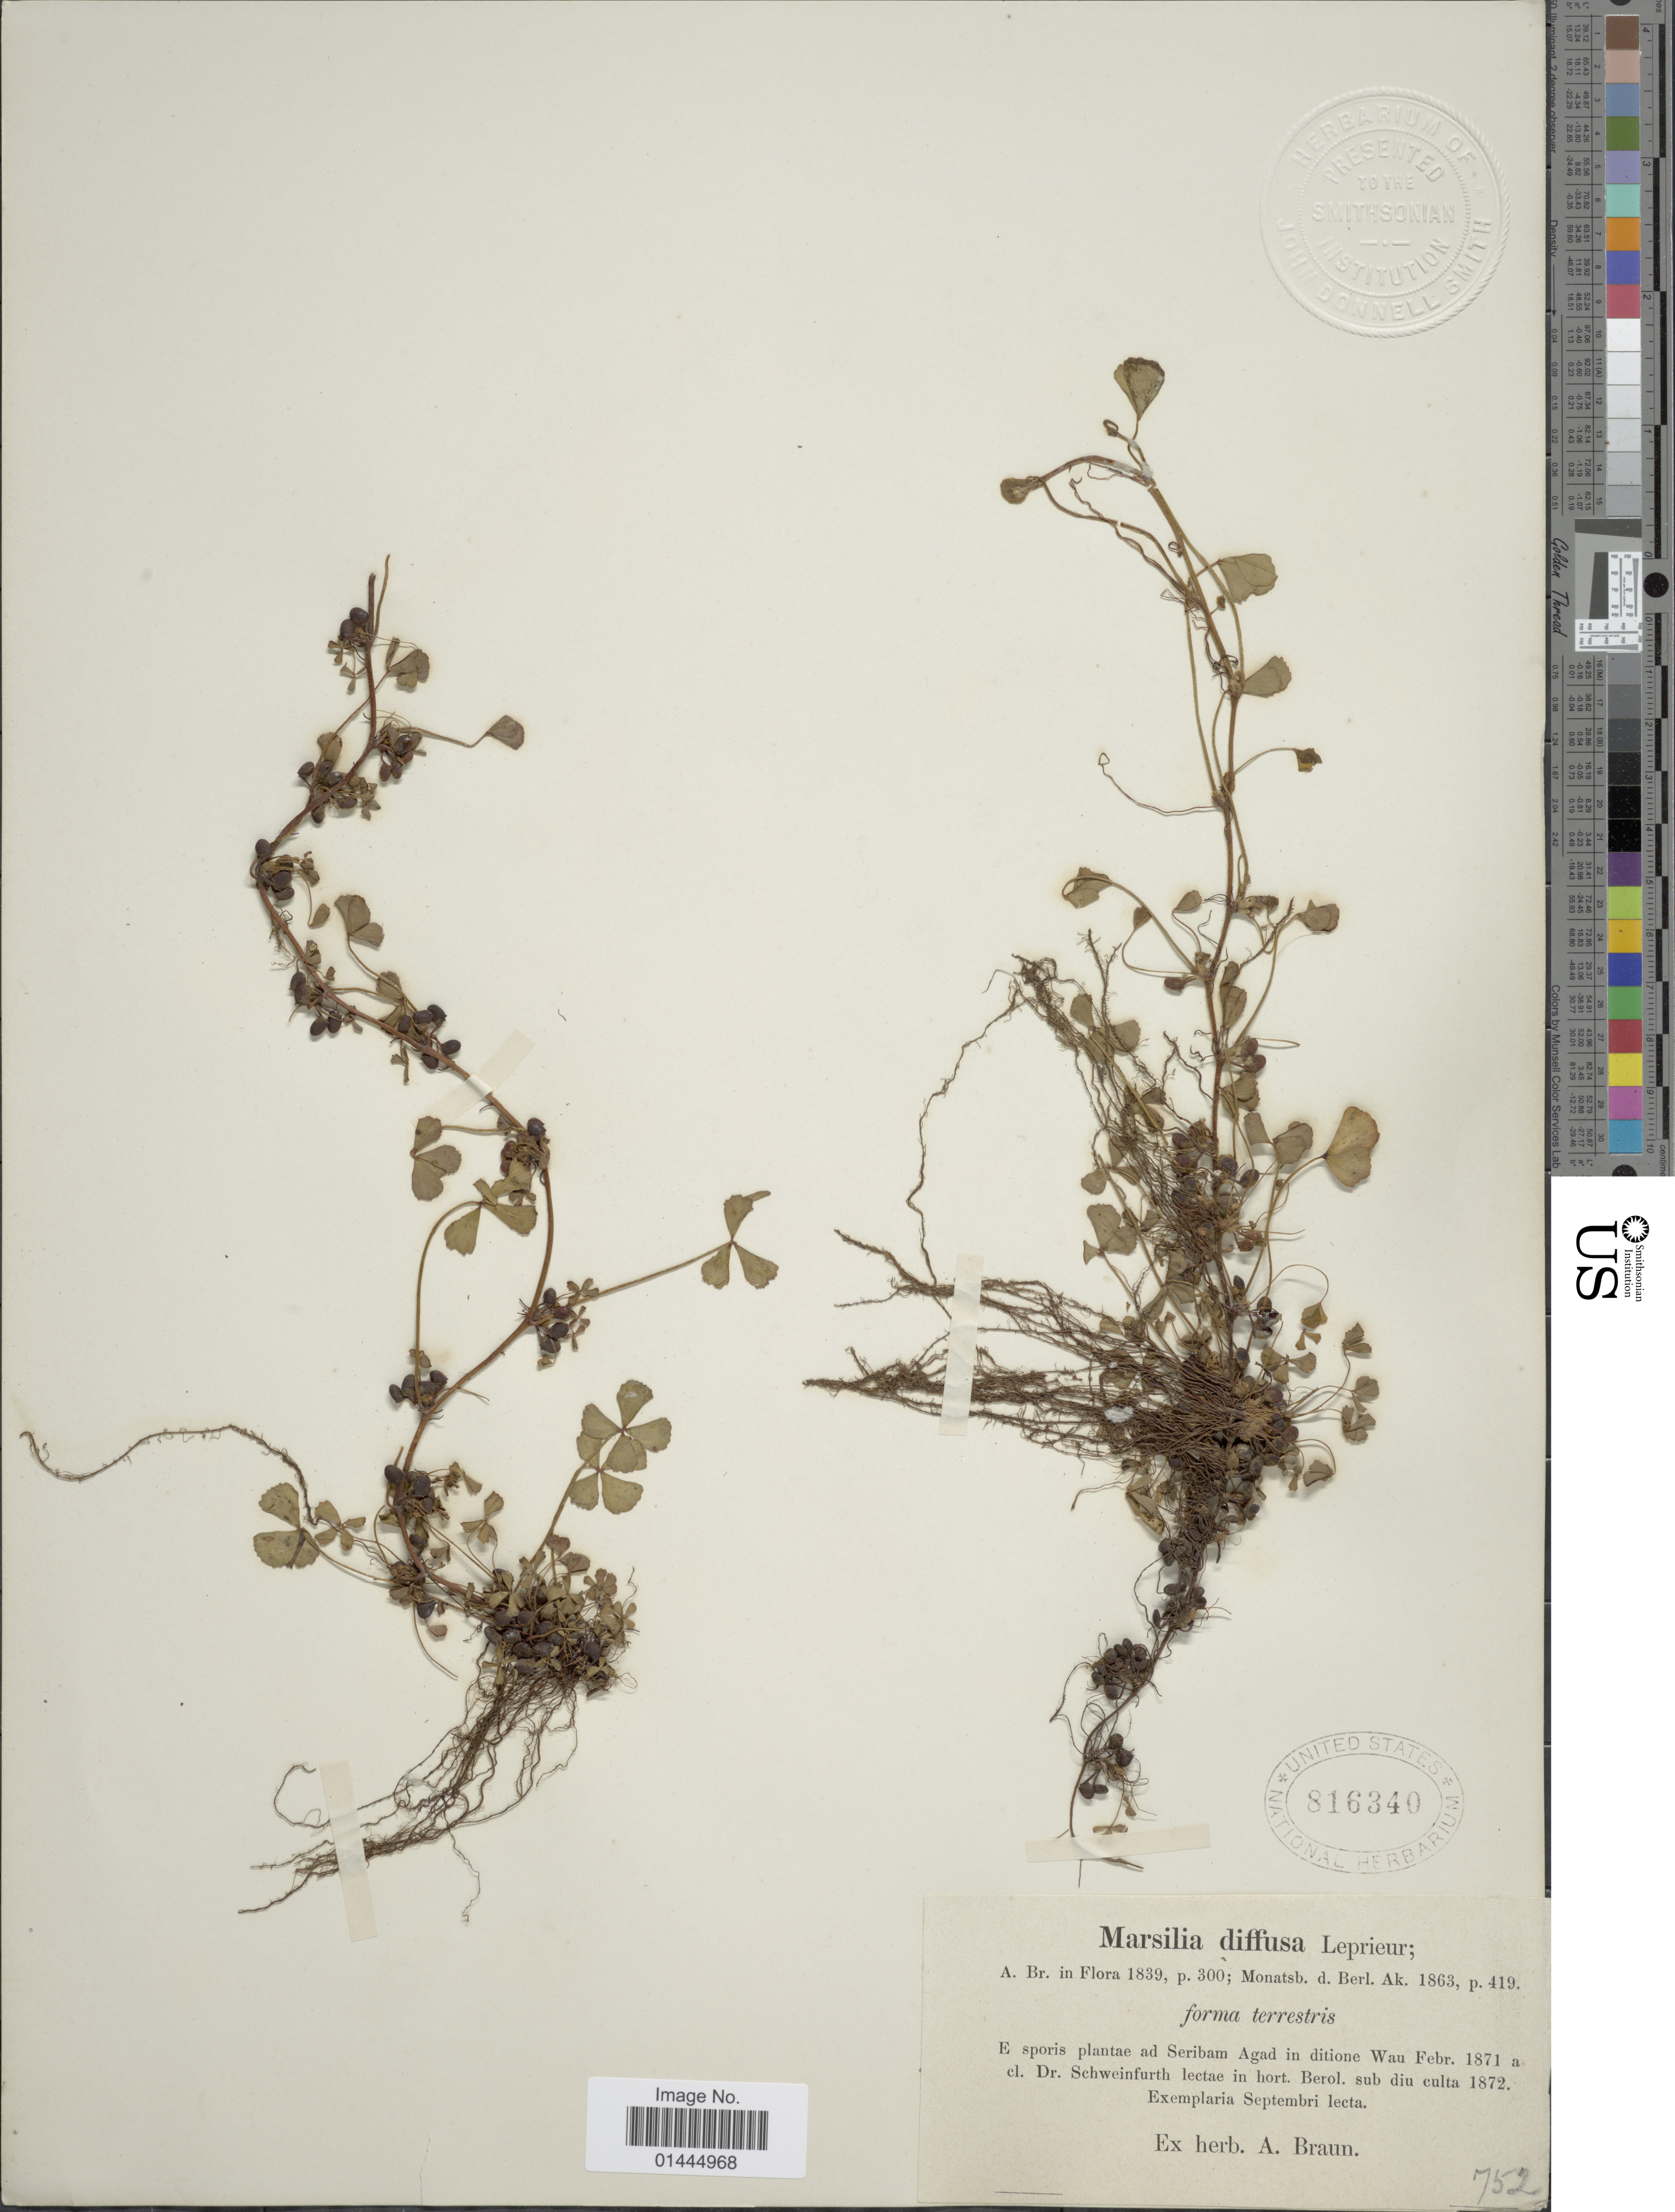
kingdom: Plantae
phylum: Tracheophyta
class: Polypodiopsida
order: Salviniales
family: Marsileaceae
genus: Marsilea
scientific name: Marsilea diffusa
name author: Lepr. ex A. Braun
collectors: ex herb. A. Braun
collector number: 752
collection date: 1872-09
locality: E sporis plantae ad Seribam Agad in ditione Wau, lectae in hort. Berol. sub diu culta.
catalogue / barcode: US 816340